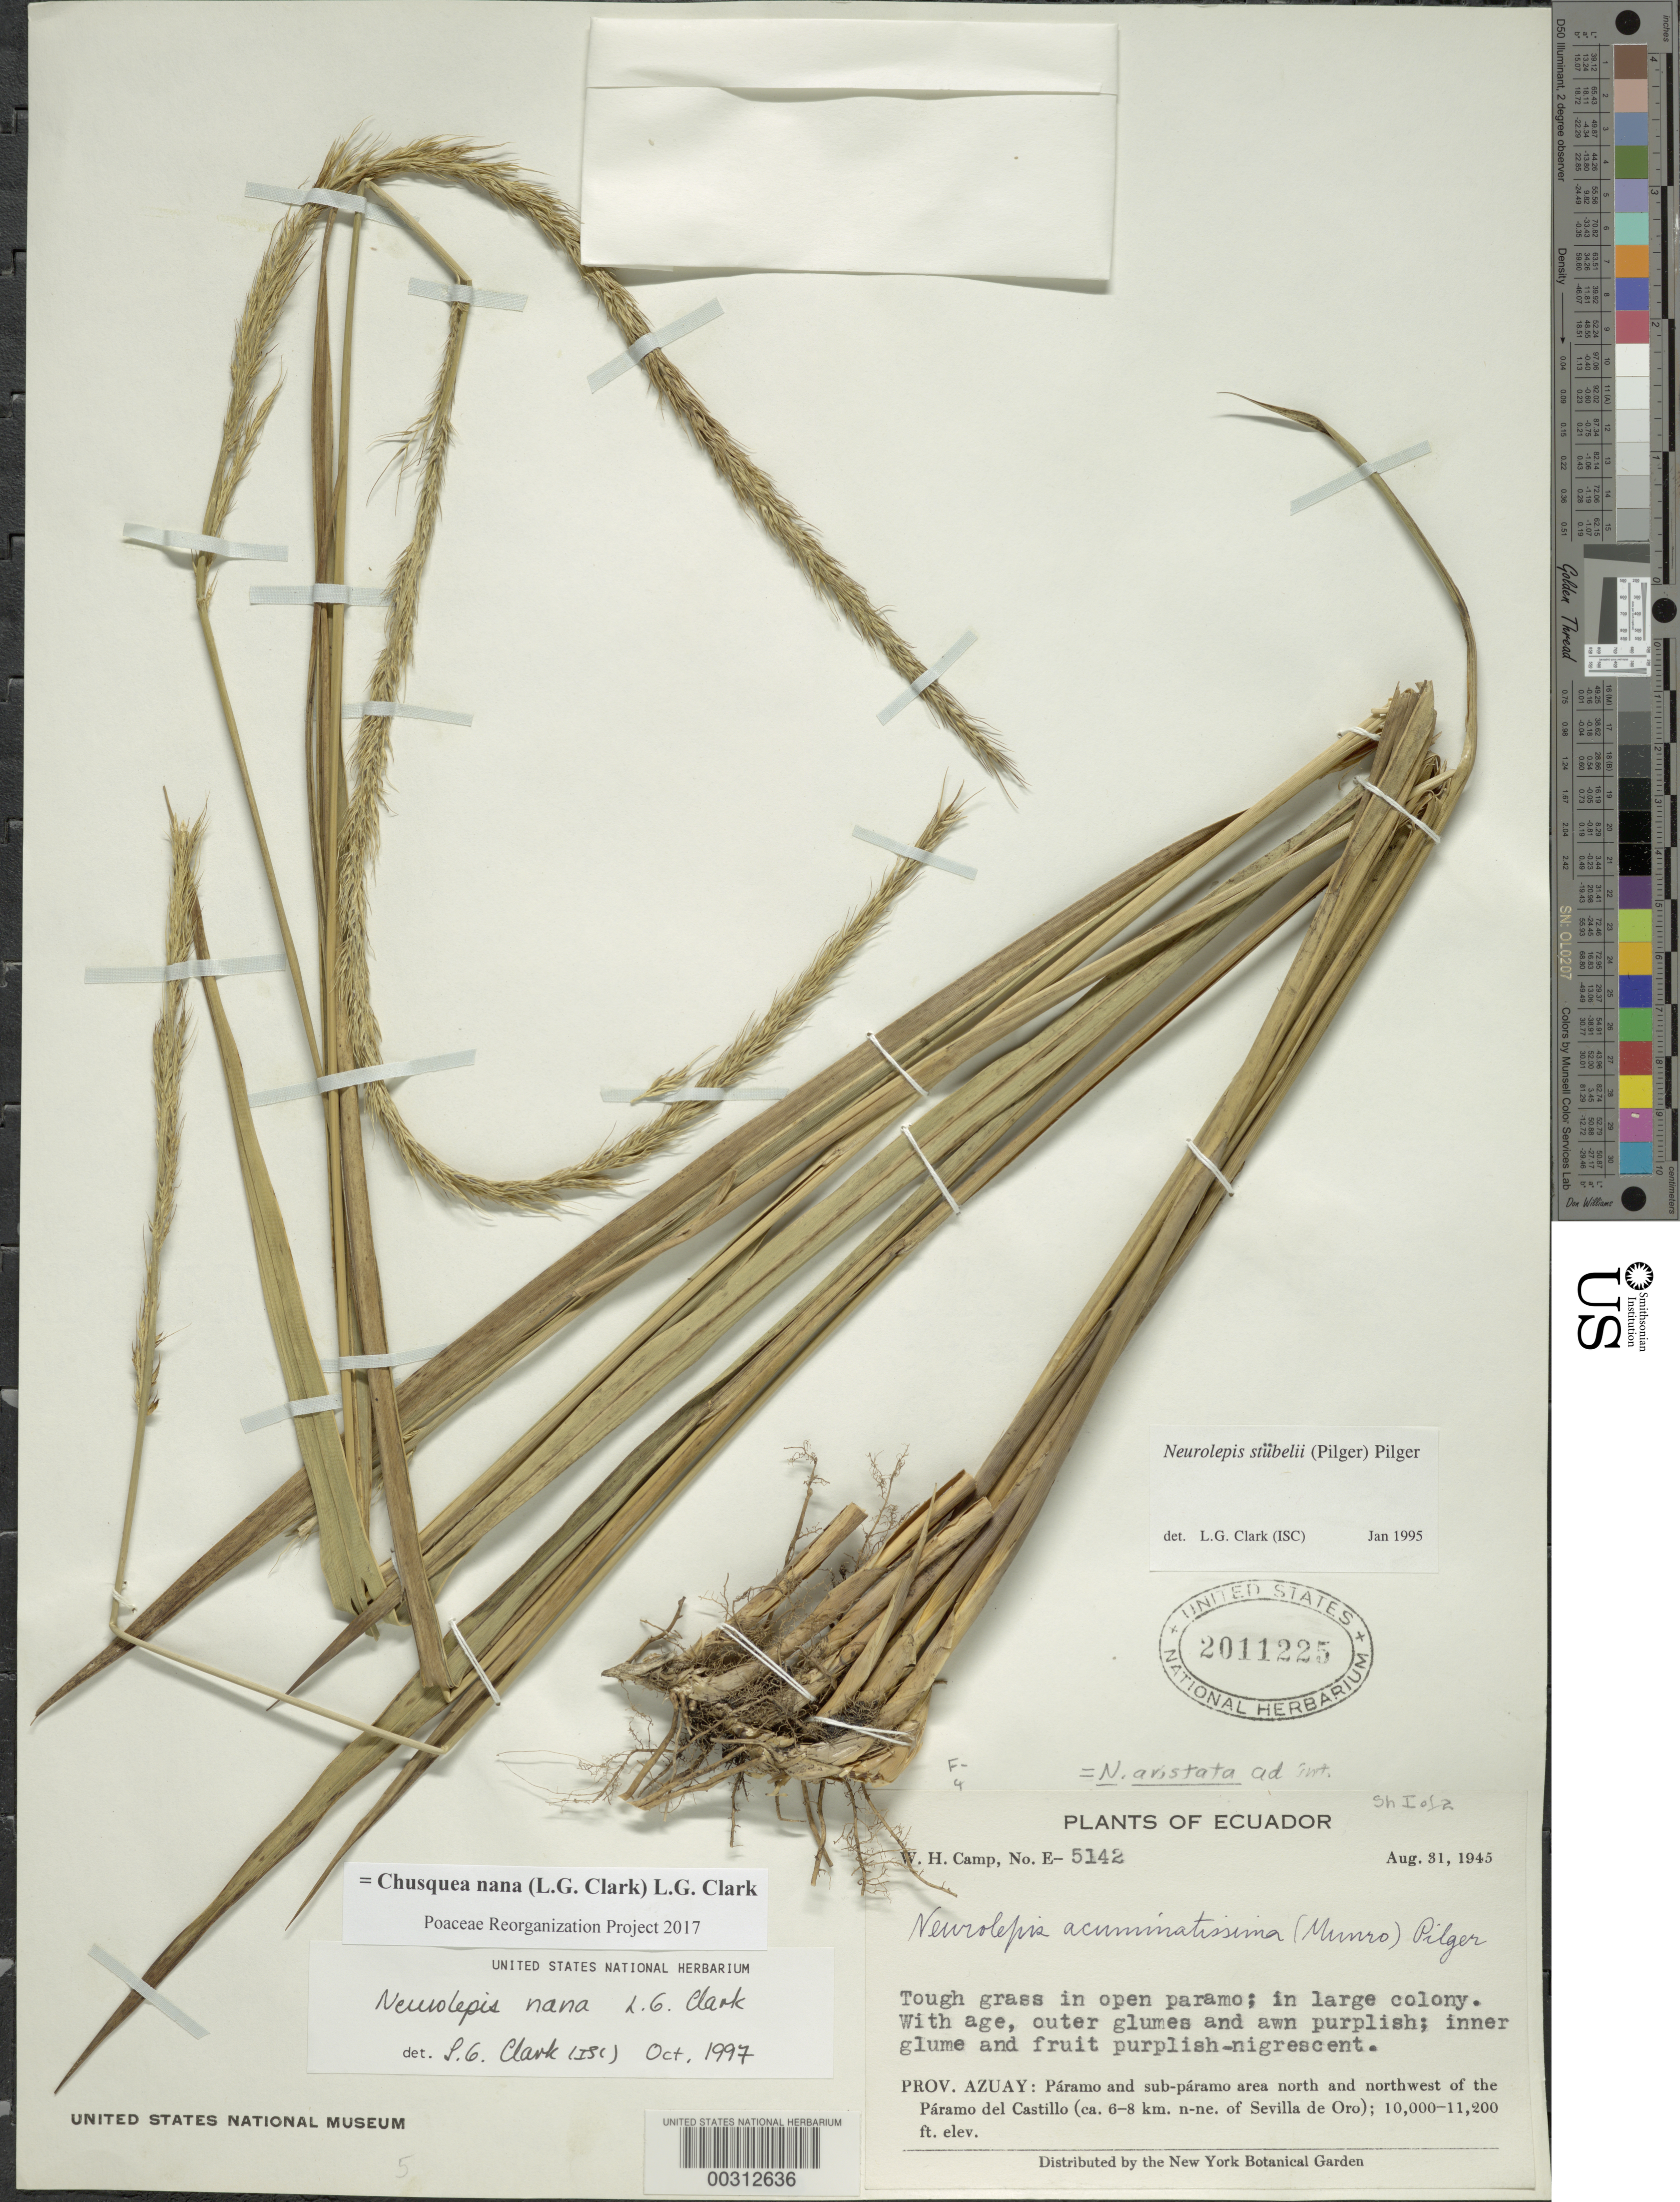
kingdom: Plantae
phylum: Tracheophyta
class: Liliopsida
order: Poales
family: Poaceae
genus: Chusquea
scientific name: Chusquea nana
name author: (L.G. Clark) L.G. Clark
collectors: W. H. Camp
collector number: E-5142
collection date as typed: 31 Aug 1945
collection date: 1945-08-31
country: Ecuador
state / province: Azuay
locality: Paramo del castillo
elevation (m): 3050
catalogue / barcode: US 2011225